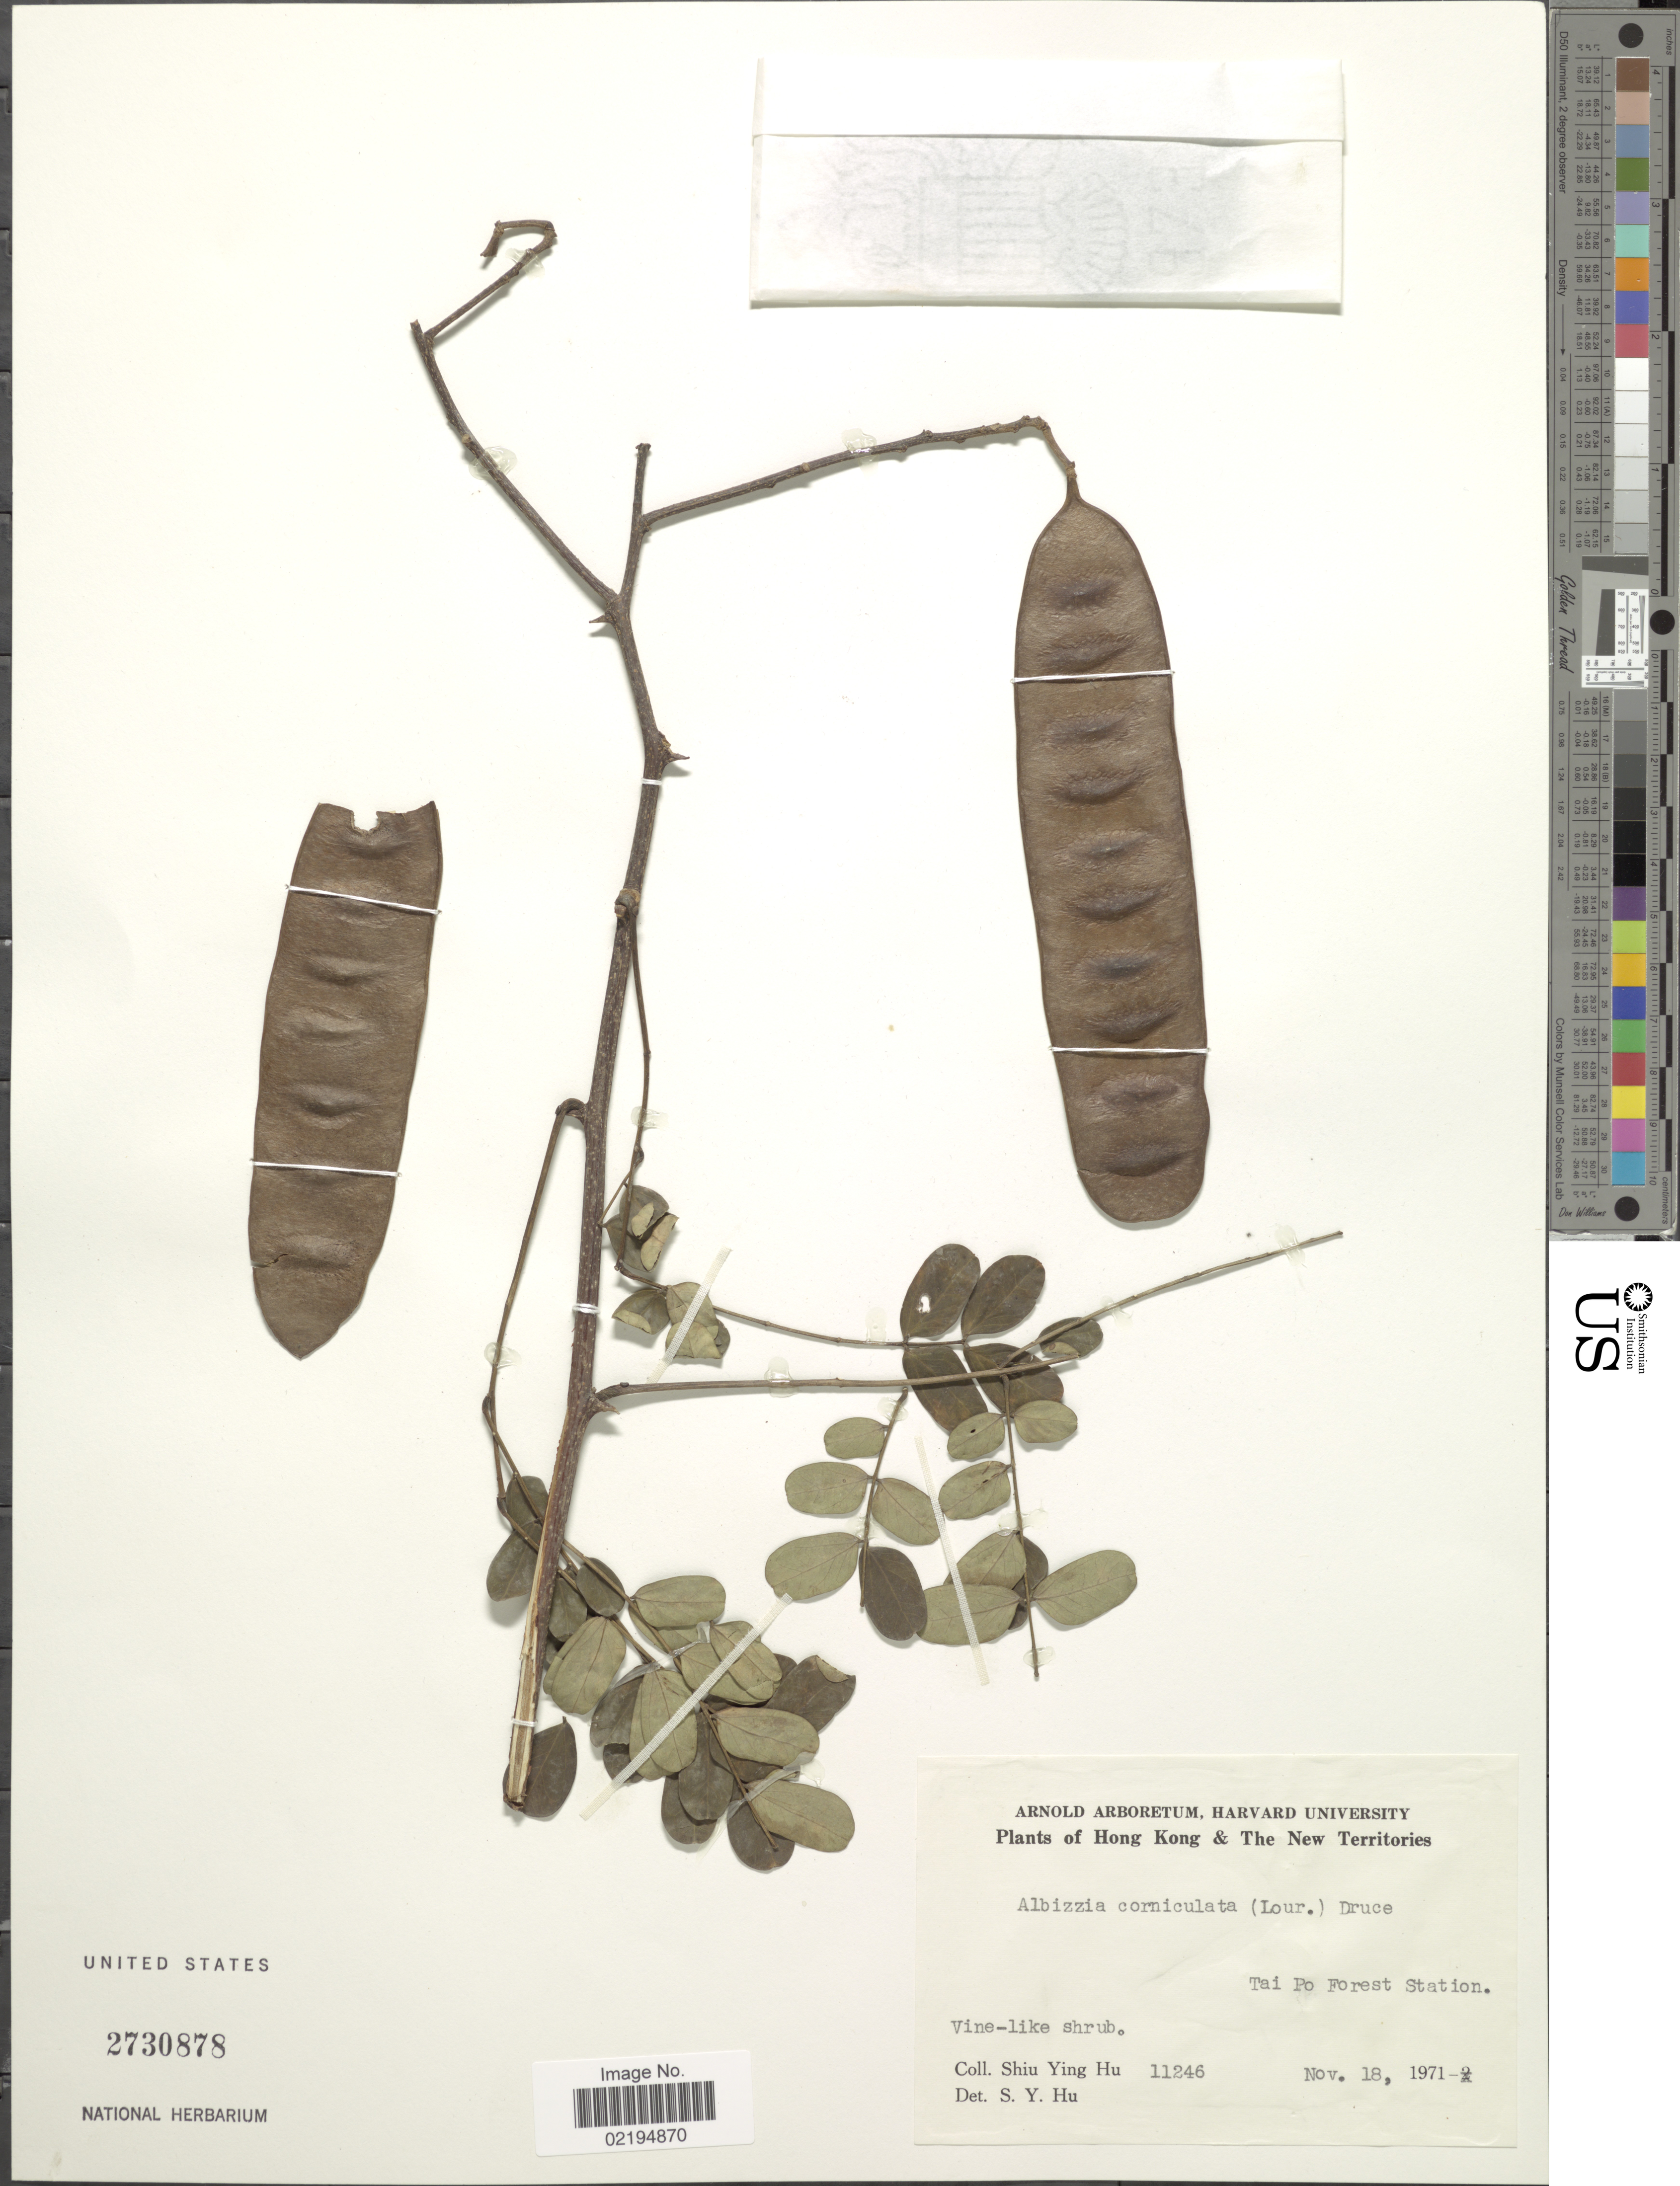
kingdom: Plantae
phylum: Tracheophyta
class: Magnoliopsida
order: Fabales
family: Fabaceae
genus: Albizia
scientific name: Albizia corniculata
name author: (Lour.) Druce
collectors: S. Y. Hu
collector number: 11246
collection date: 1971-11-18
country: China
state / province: Hong Kong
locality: Hong Kong & The New Territories, Tai Po Forest Station.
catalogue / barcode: US 2730878